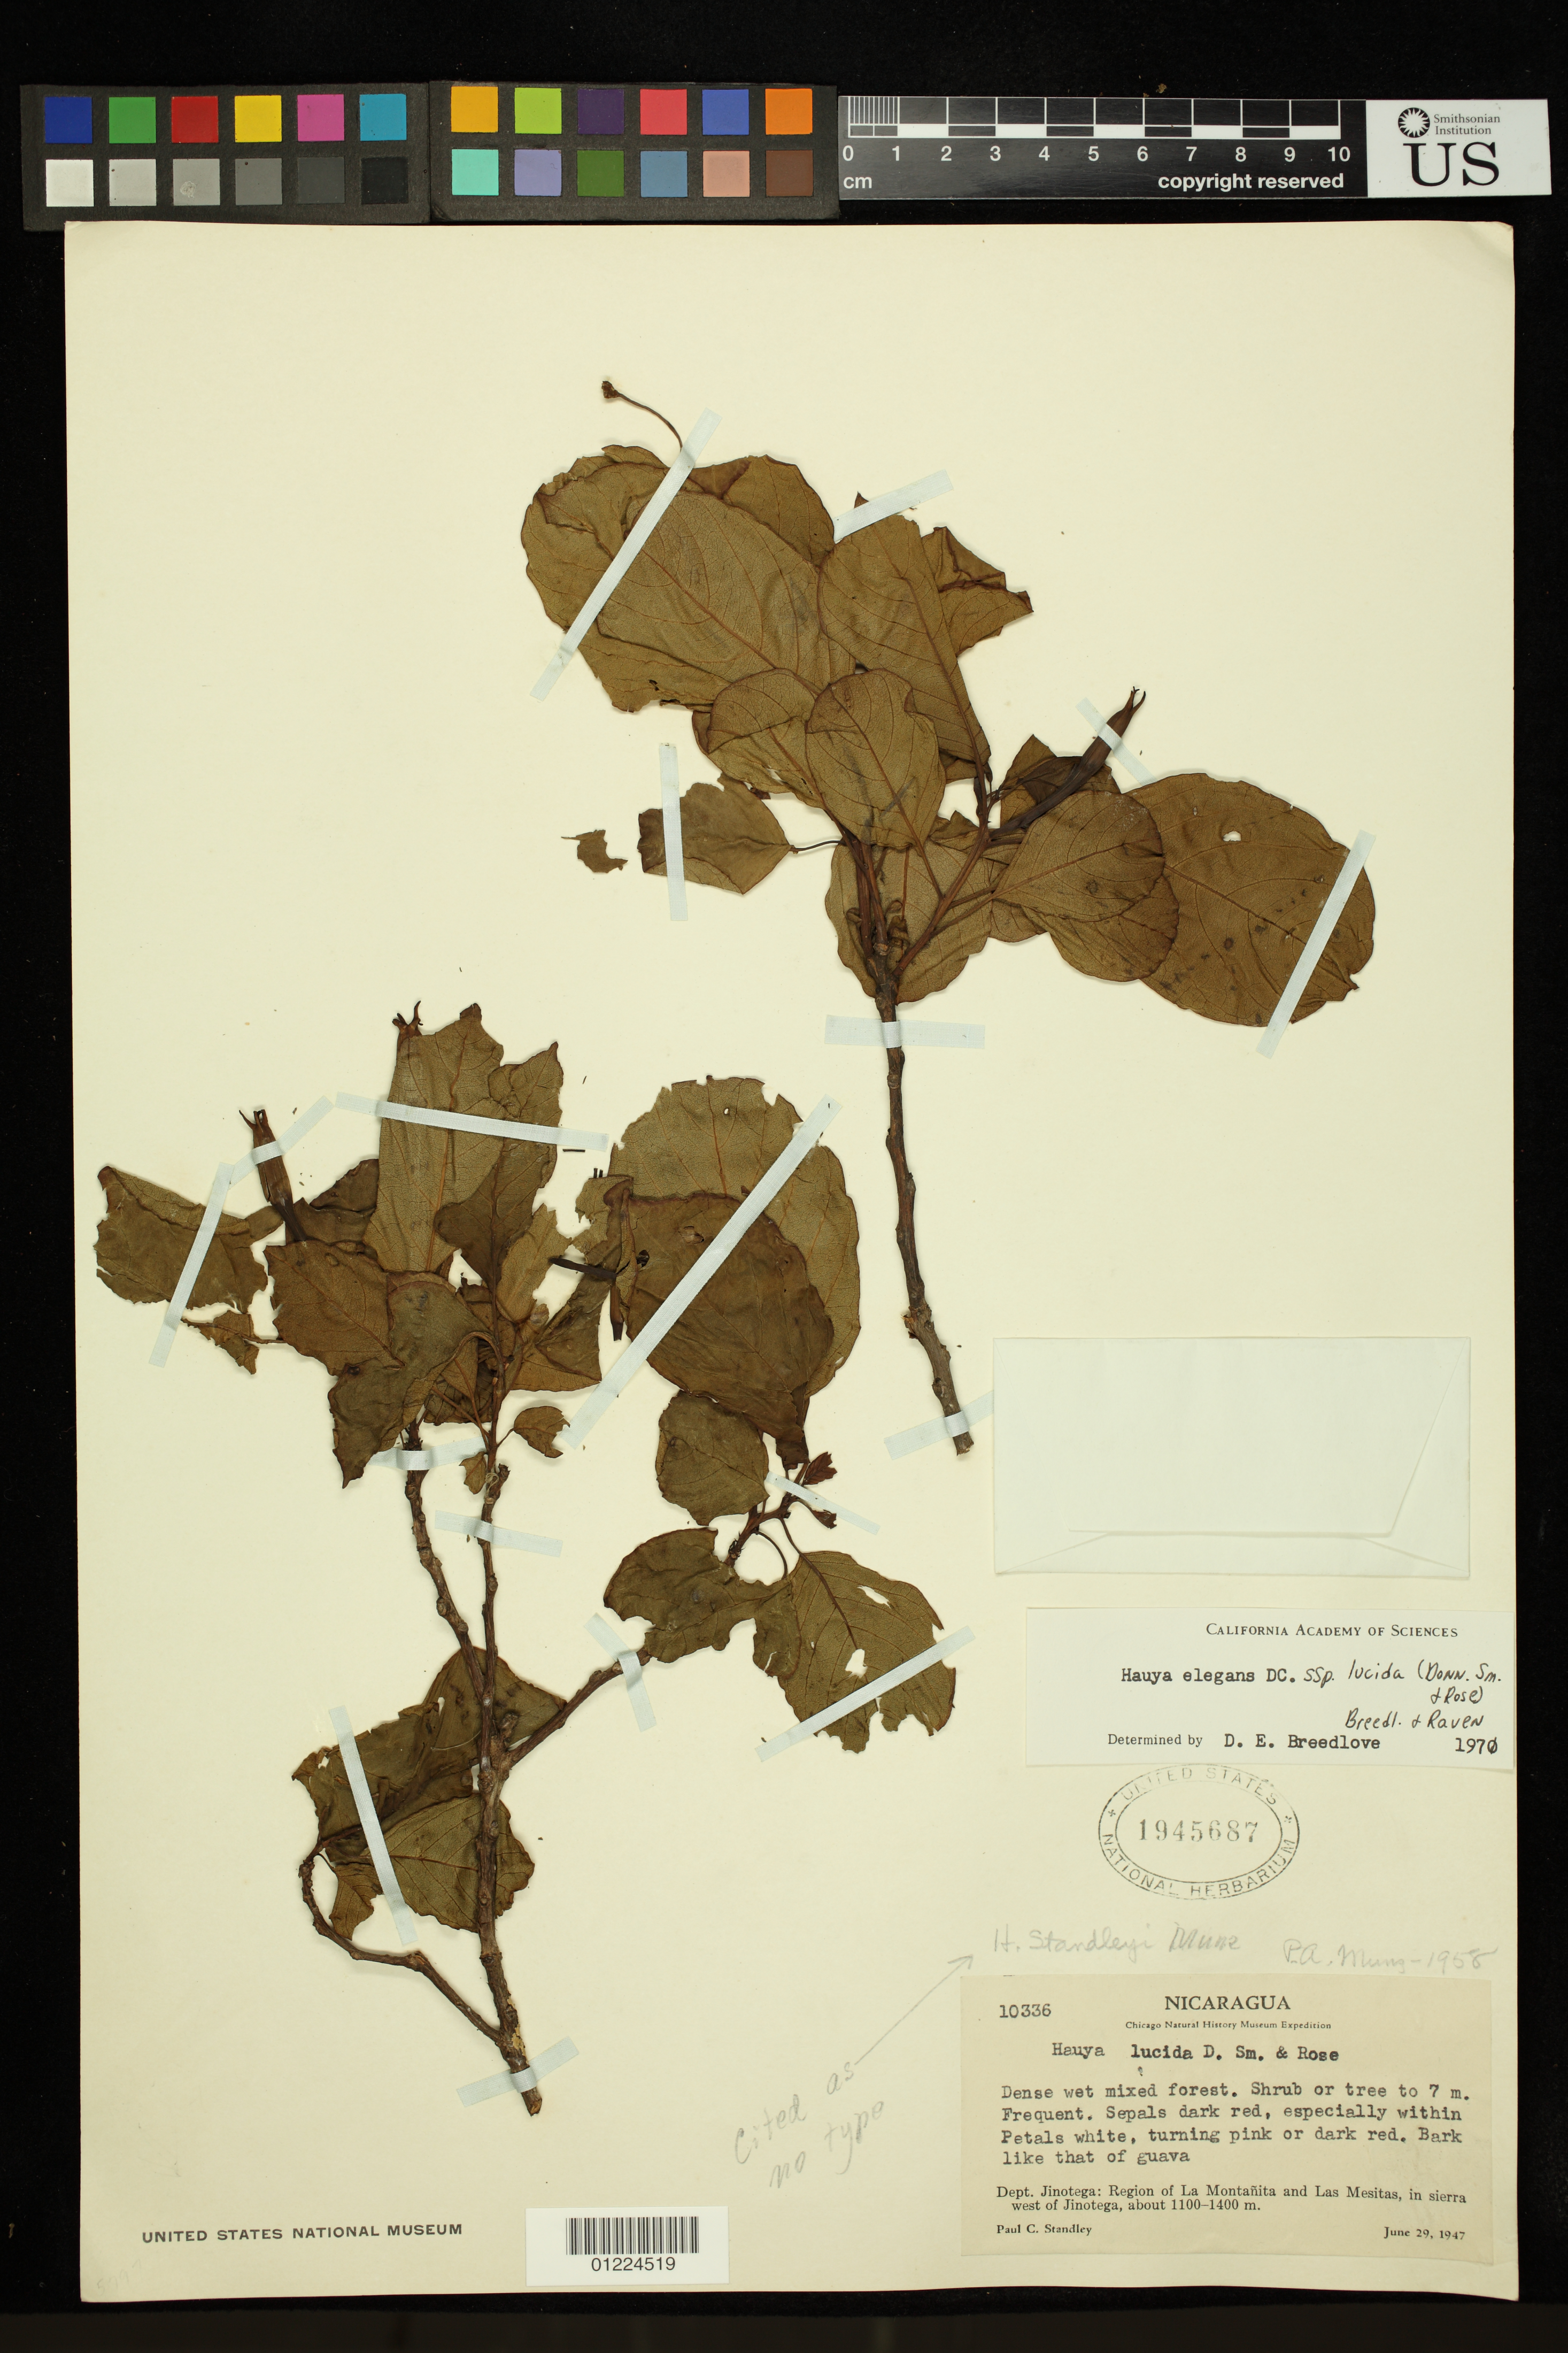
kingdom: Plantae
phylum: Tracheophyta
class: Magnoliopsida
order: Myrtales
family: Onagraceae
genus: Hauya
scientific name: Hauya elegans subsp. lucida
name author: (Donn. Sm. & Rose) P.H. Raven & Breedlove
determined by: Breedlove, D. E.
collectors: P. C. Standley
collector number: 10336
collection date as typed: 29 Jun 1947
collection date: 1947-06-29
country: Nicaragua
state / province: Jinotega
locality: Region of La Montanita & Las Mesitas, Sierra W of Jinotega.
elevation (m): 1100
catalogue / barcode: US 1945687